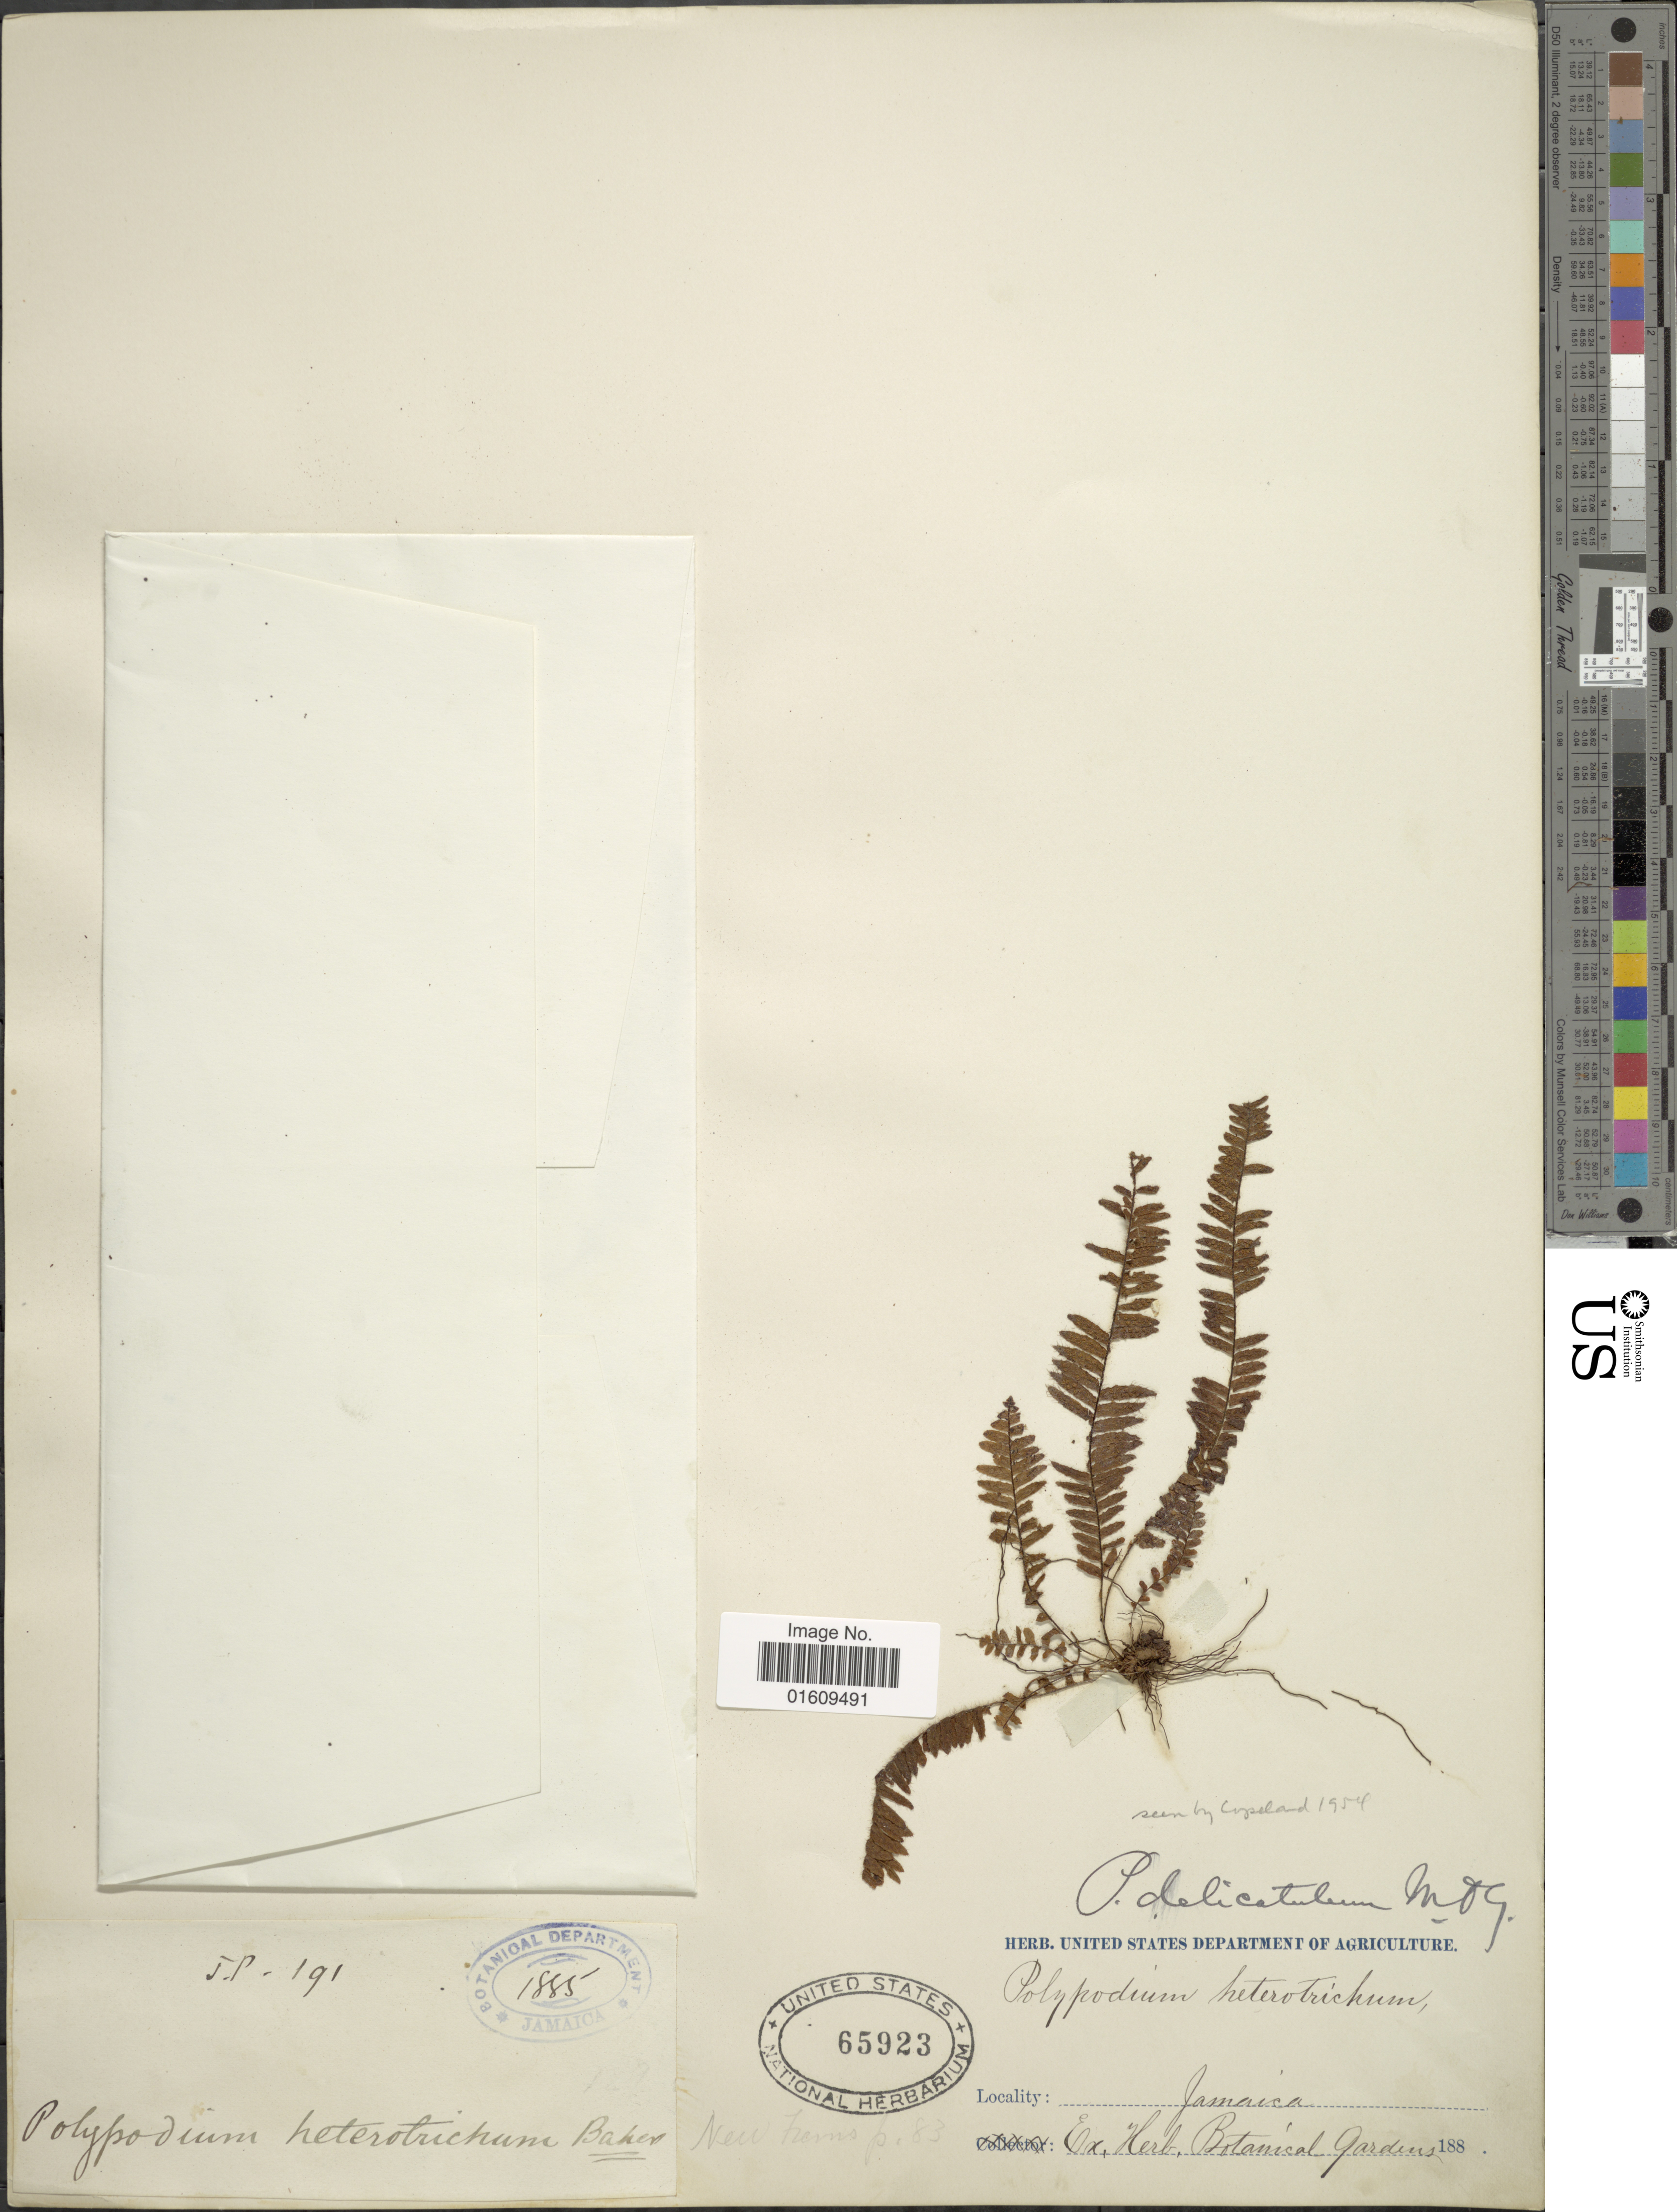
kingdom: Plantae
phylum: Tracheophyta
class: Polypodiopsida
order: Polypodiales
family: Polypodiaceae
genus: Galactodenia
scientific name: Galactodenia delicatula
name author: (Mart. & Galeotti) Sundue & Labiak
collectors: J.P.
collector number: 191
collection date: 1885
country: Jamaica